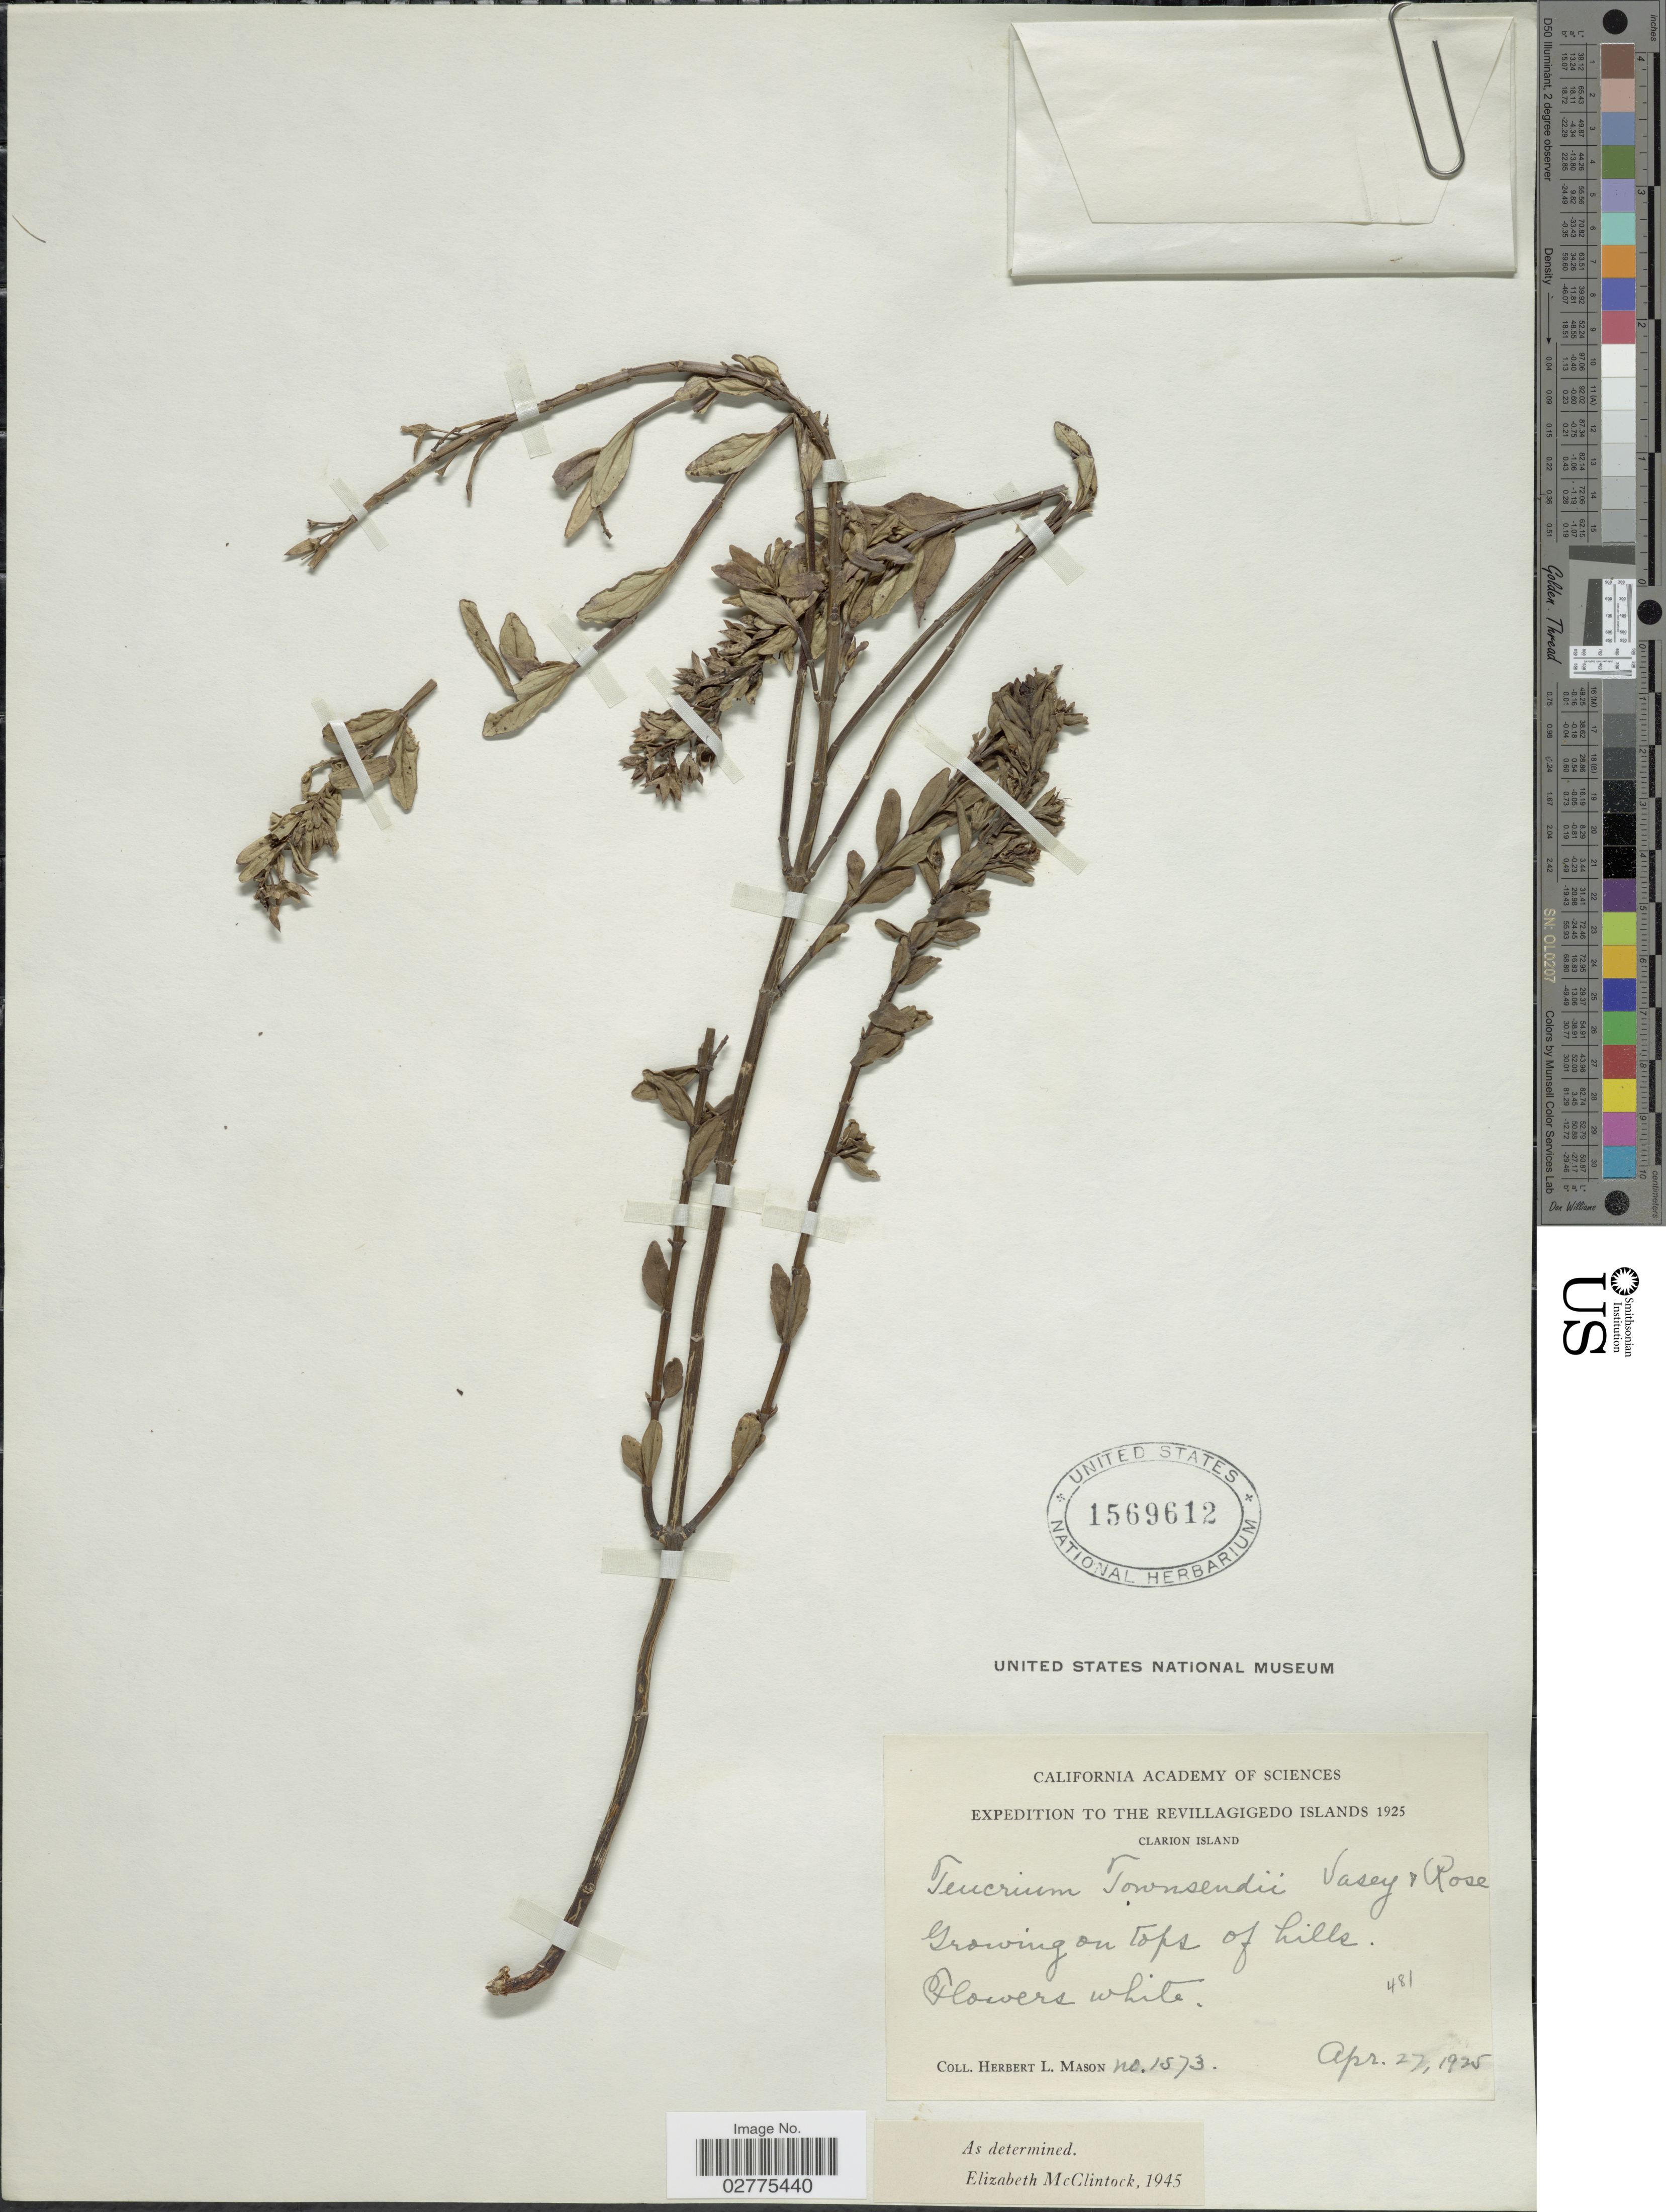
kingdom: Plantae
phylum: Tracheophyta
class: Magnoliopsida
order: Lamiales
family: Lamiaceae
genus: Teucrium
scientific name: Teucrium townsendii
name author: Vasey & Rose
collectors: H. L. Mason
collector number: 1573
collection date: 1925-04-27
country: Mexico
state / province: Colima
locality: Revillagigedo Islands, Clarion Islands.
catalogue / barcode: US 1569612